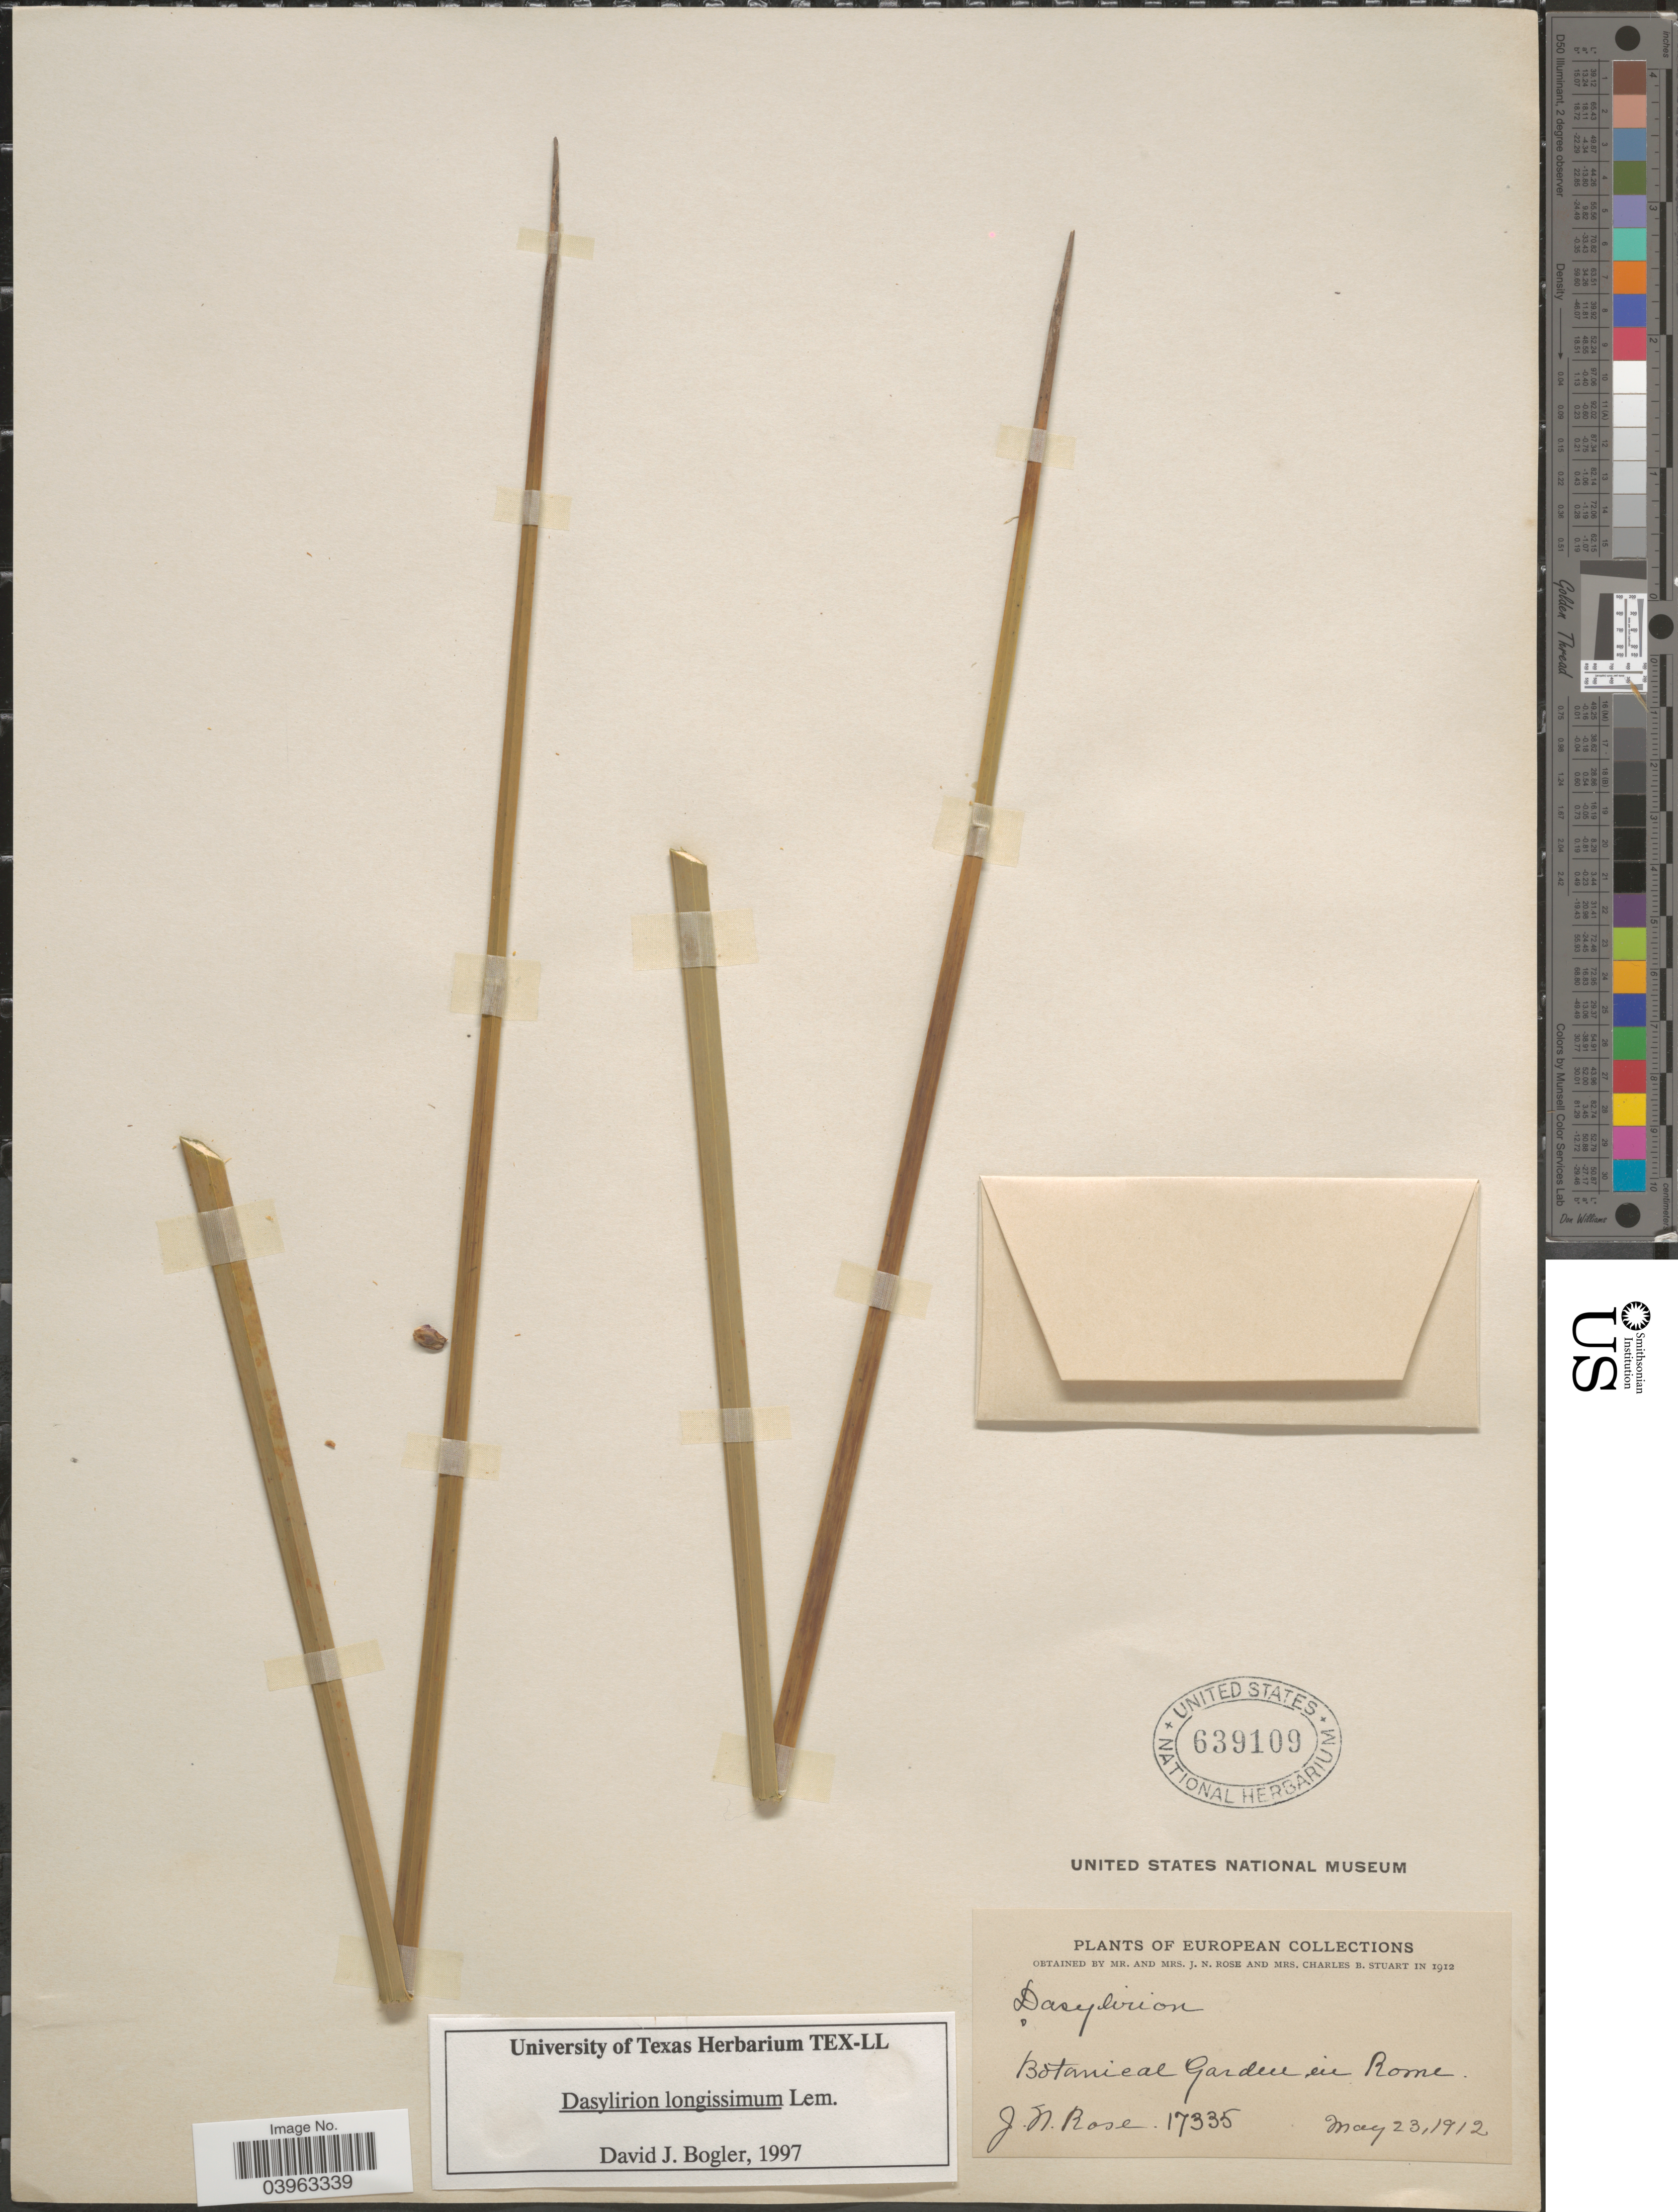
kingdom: Plantae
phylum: Tracheophyta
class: Liliopsida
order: Asparagales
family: Asparagaceae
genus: Dasylirion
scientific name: Dasylirion longissimum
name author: Lem.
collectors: J. N. Rose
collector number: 17335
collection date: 1912-05-23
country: Italy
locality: Botanical Garden in Rome.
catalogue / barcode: US 639109